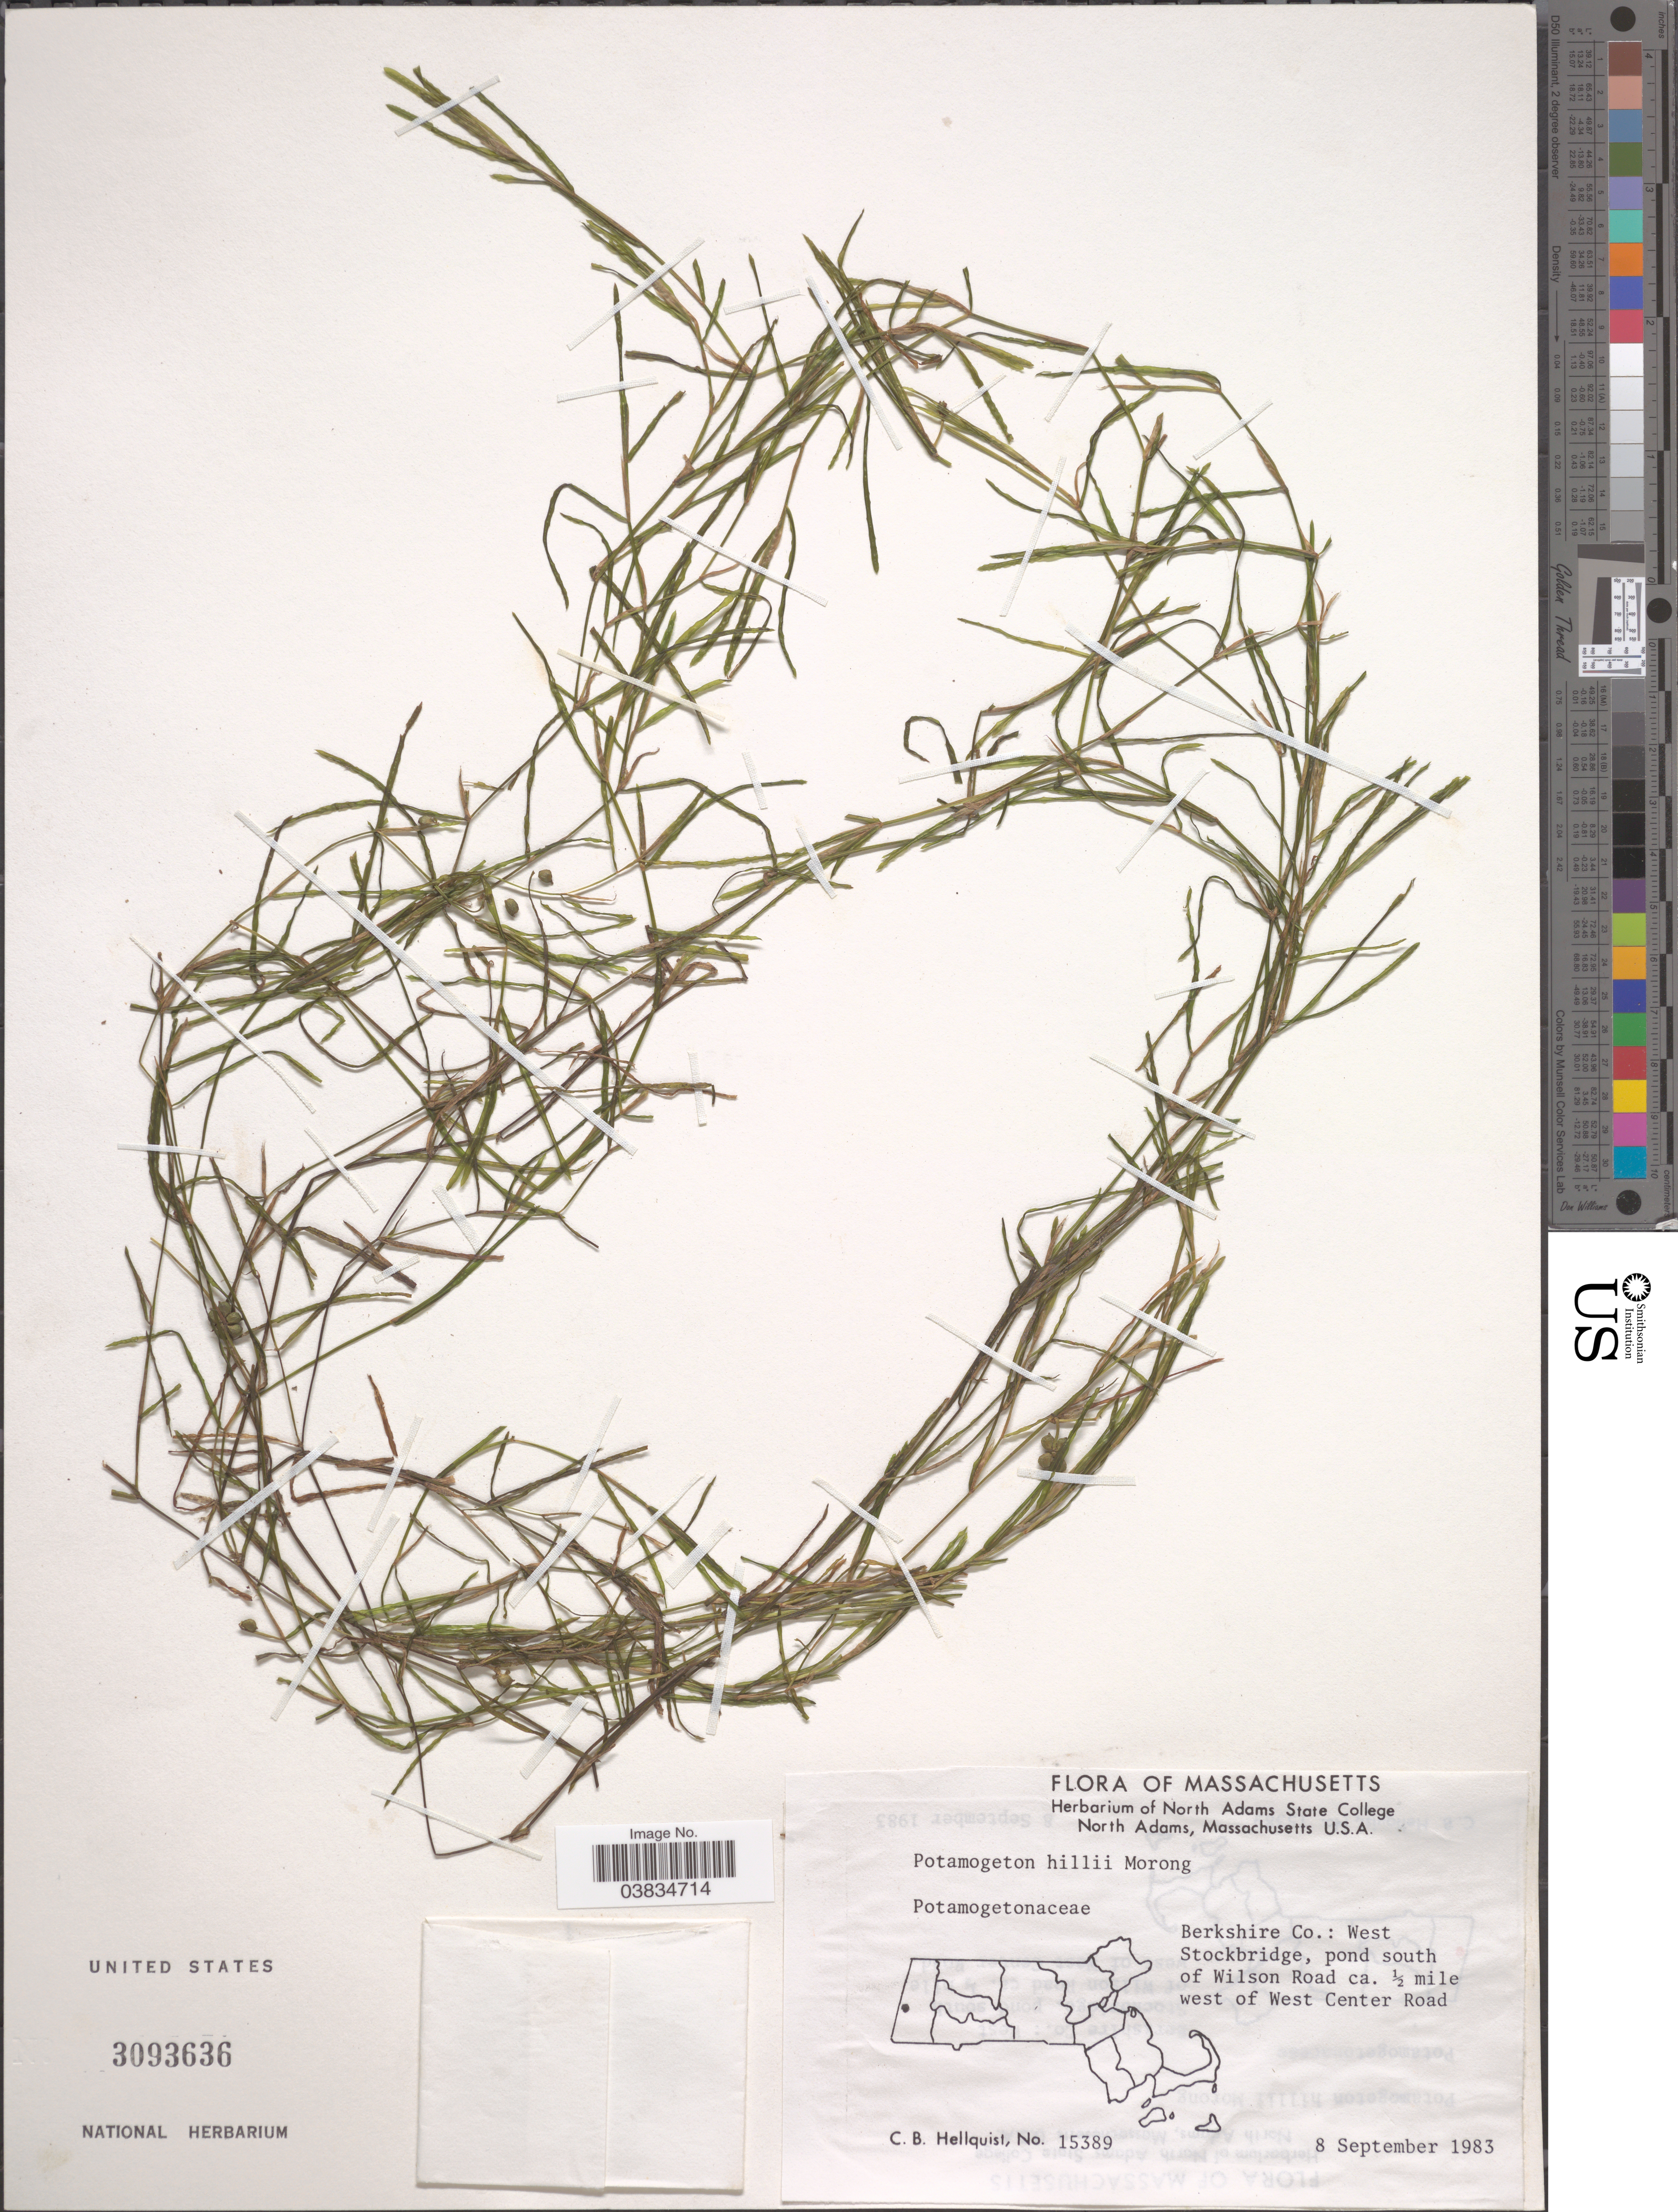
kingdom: Plantae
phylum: Tracheophyta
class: Liliopsida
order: Alismatales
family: Potamogetonaceae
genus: Potamogeton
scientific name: Potamogeton hillii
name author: Morong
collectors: C. Hellquist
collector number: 15389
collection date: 1983-09-08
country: United States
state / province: Massachusetts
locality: Berkshire Co.: West Stockbridge, pond south of Wilson Road ca. ½ mile west of West Center Road.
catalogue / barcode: US 3093636